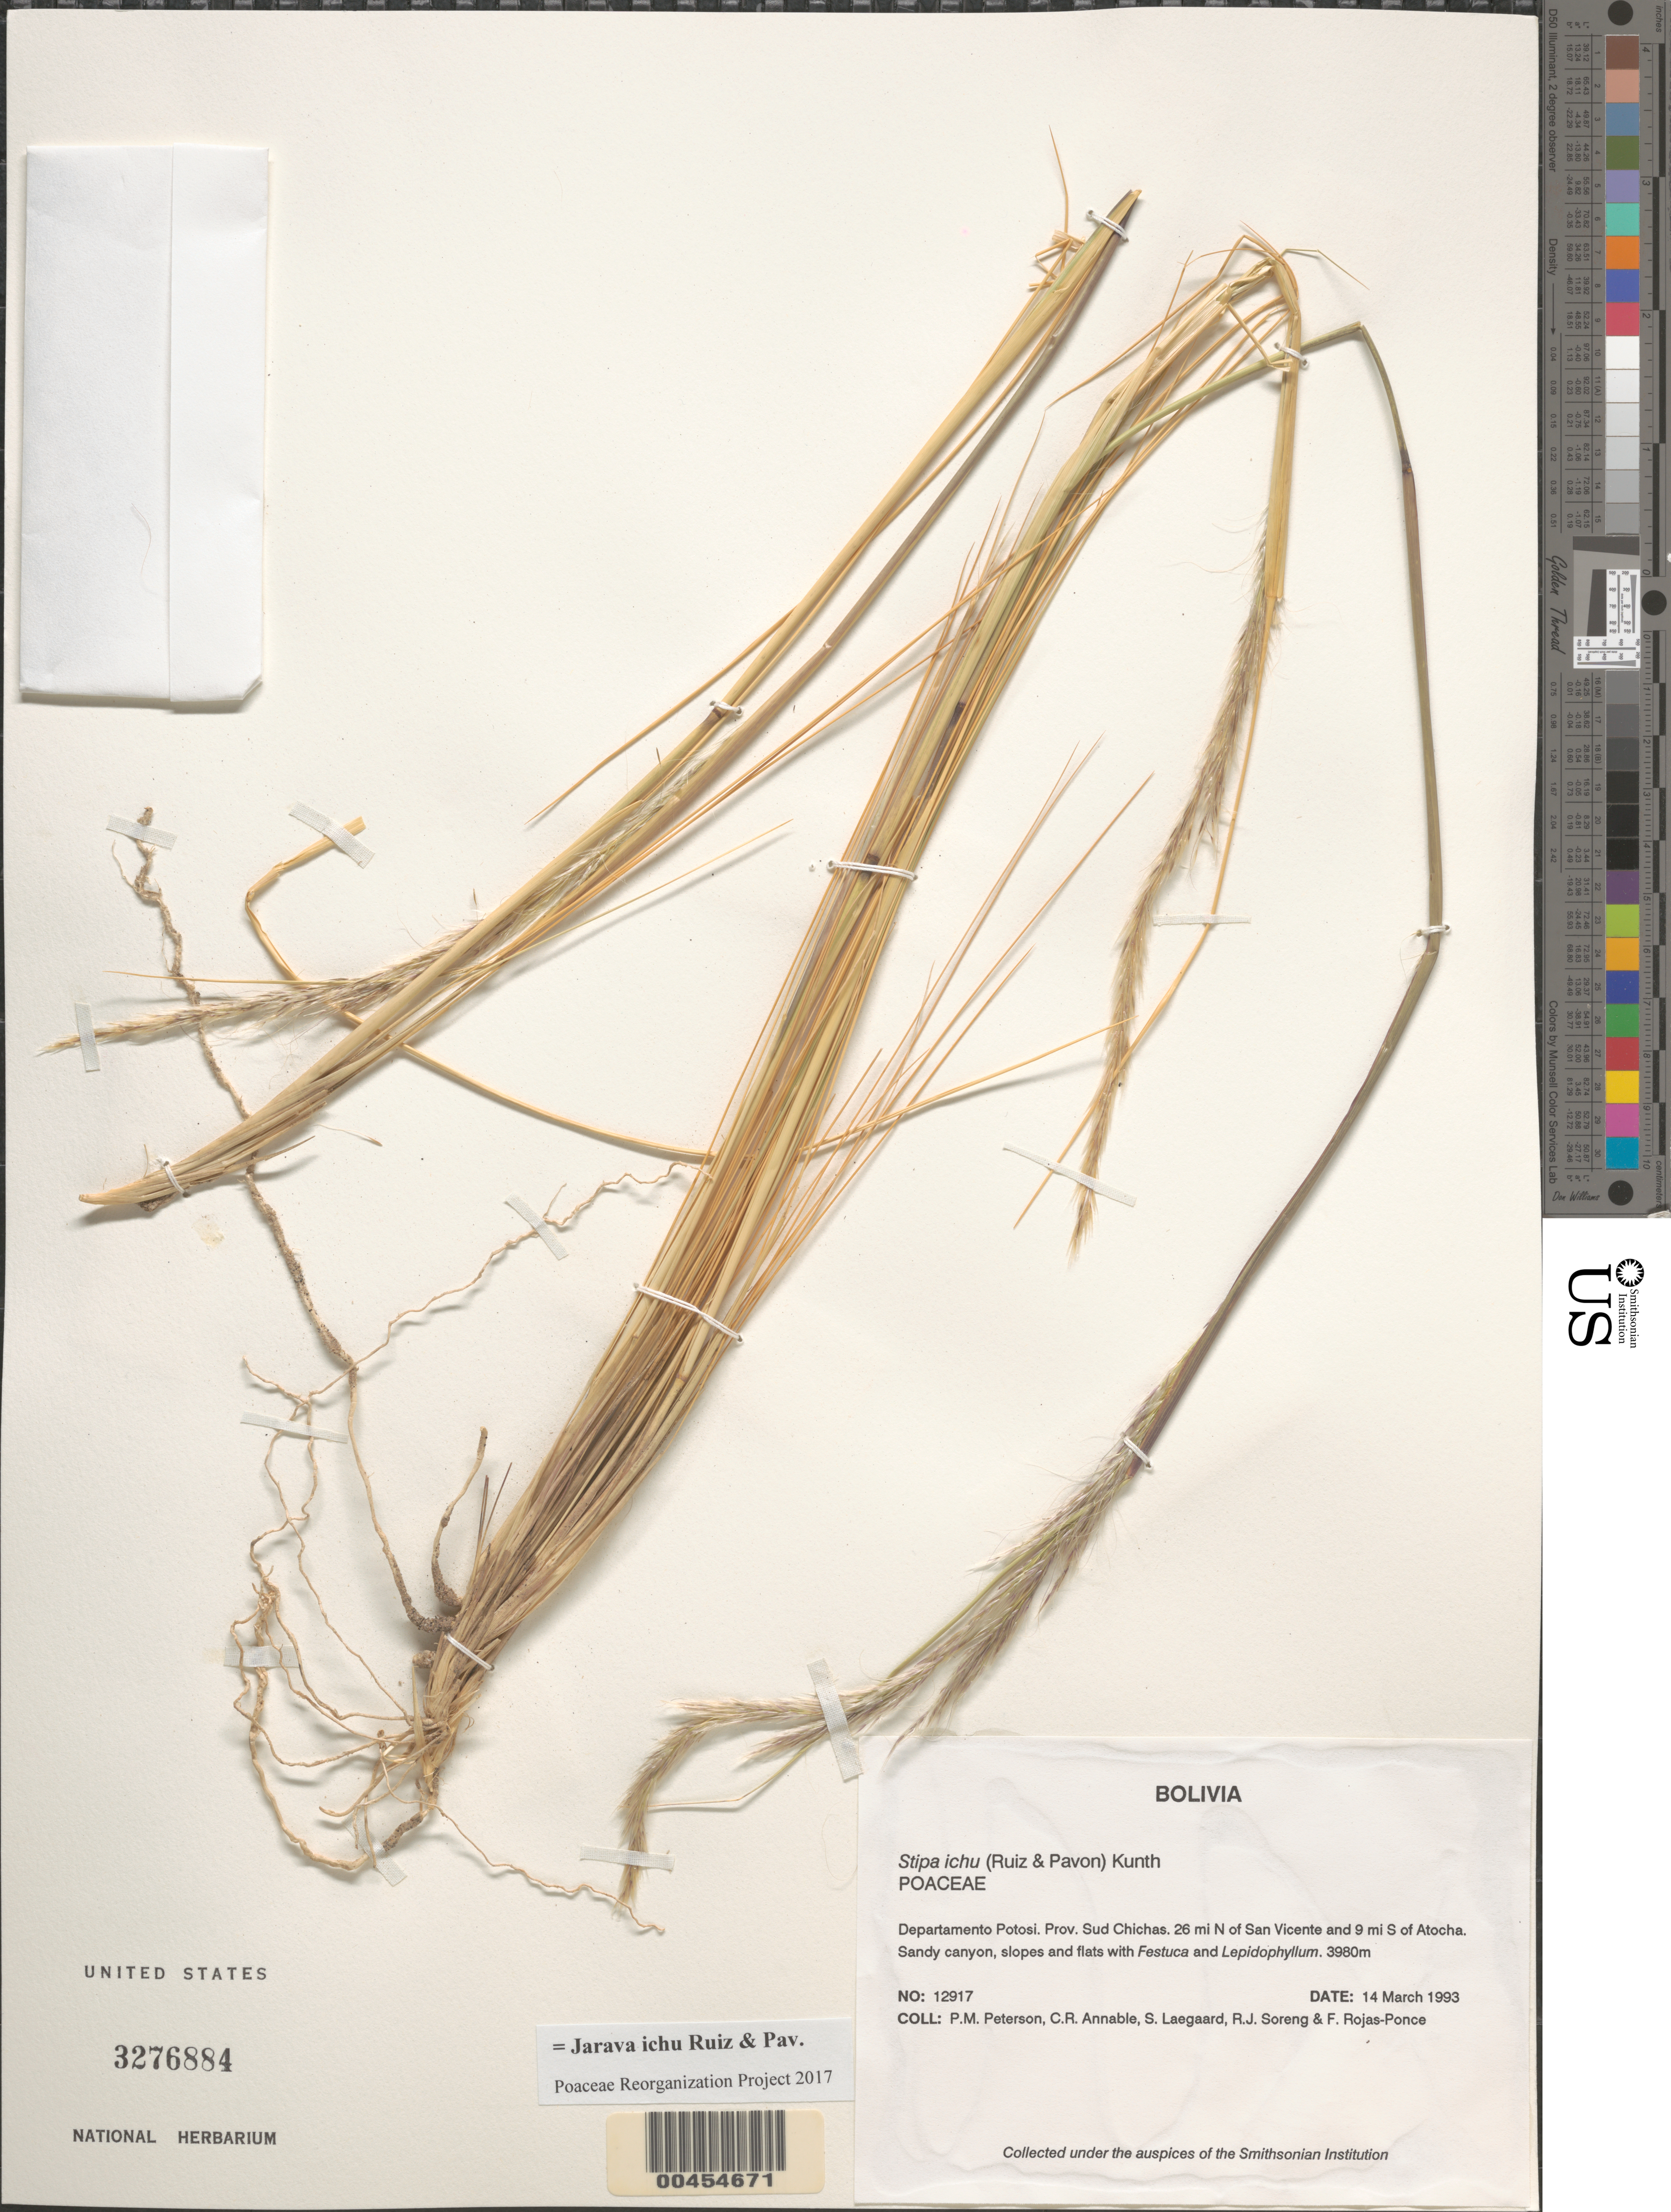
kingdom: Plantae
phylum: Tracheophyta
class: Liliopsida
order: Poales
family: Poaceae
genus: Jarava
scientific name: Jarava ichu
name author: Ruiz & Pav.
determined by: Poaceae Reorganization Project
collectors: P. M. Peterson, C. R. Annable, S. Lægaard, R. J. Soreng & F. Rojas-Ponce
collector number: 12917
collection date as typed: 14 Mar 1993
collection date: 1993-03-14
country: Bolivia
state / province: Potosí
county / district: Sud Chichas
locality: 26 mi N of San Vicente and 9 mi S of Atocha.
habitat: Sandy canyon, slopes and flats with Festuca and Lepidophyllum.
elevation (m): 3980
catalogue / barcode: US 3276884